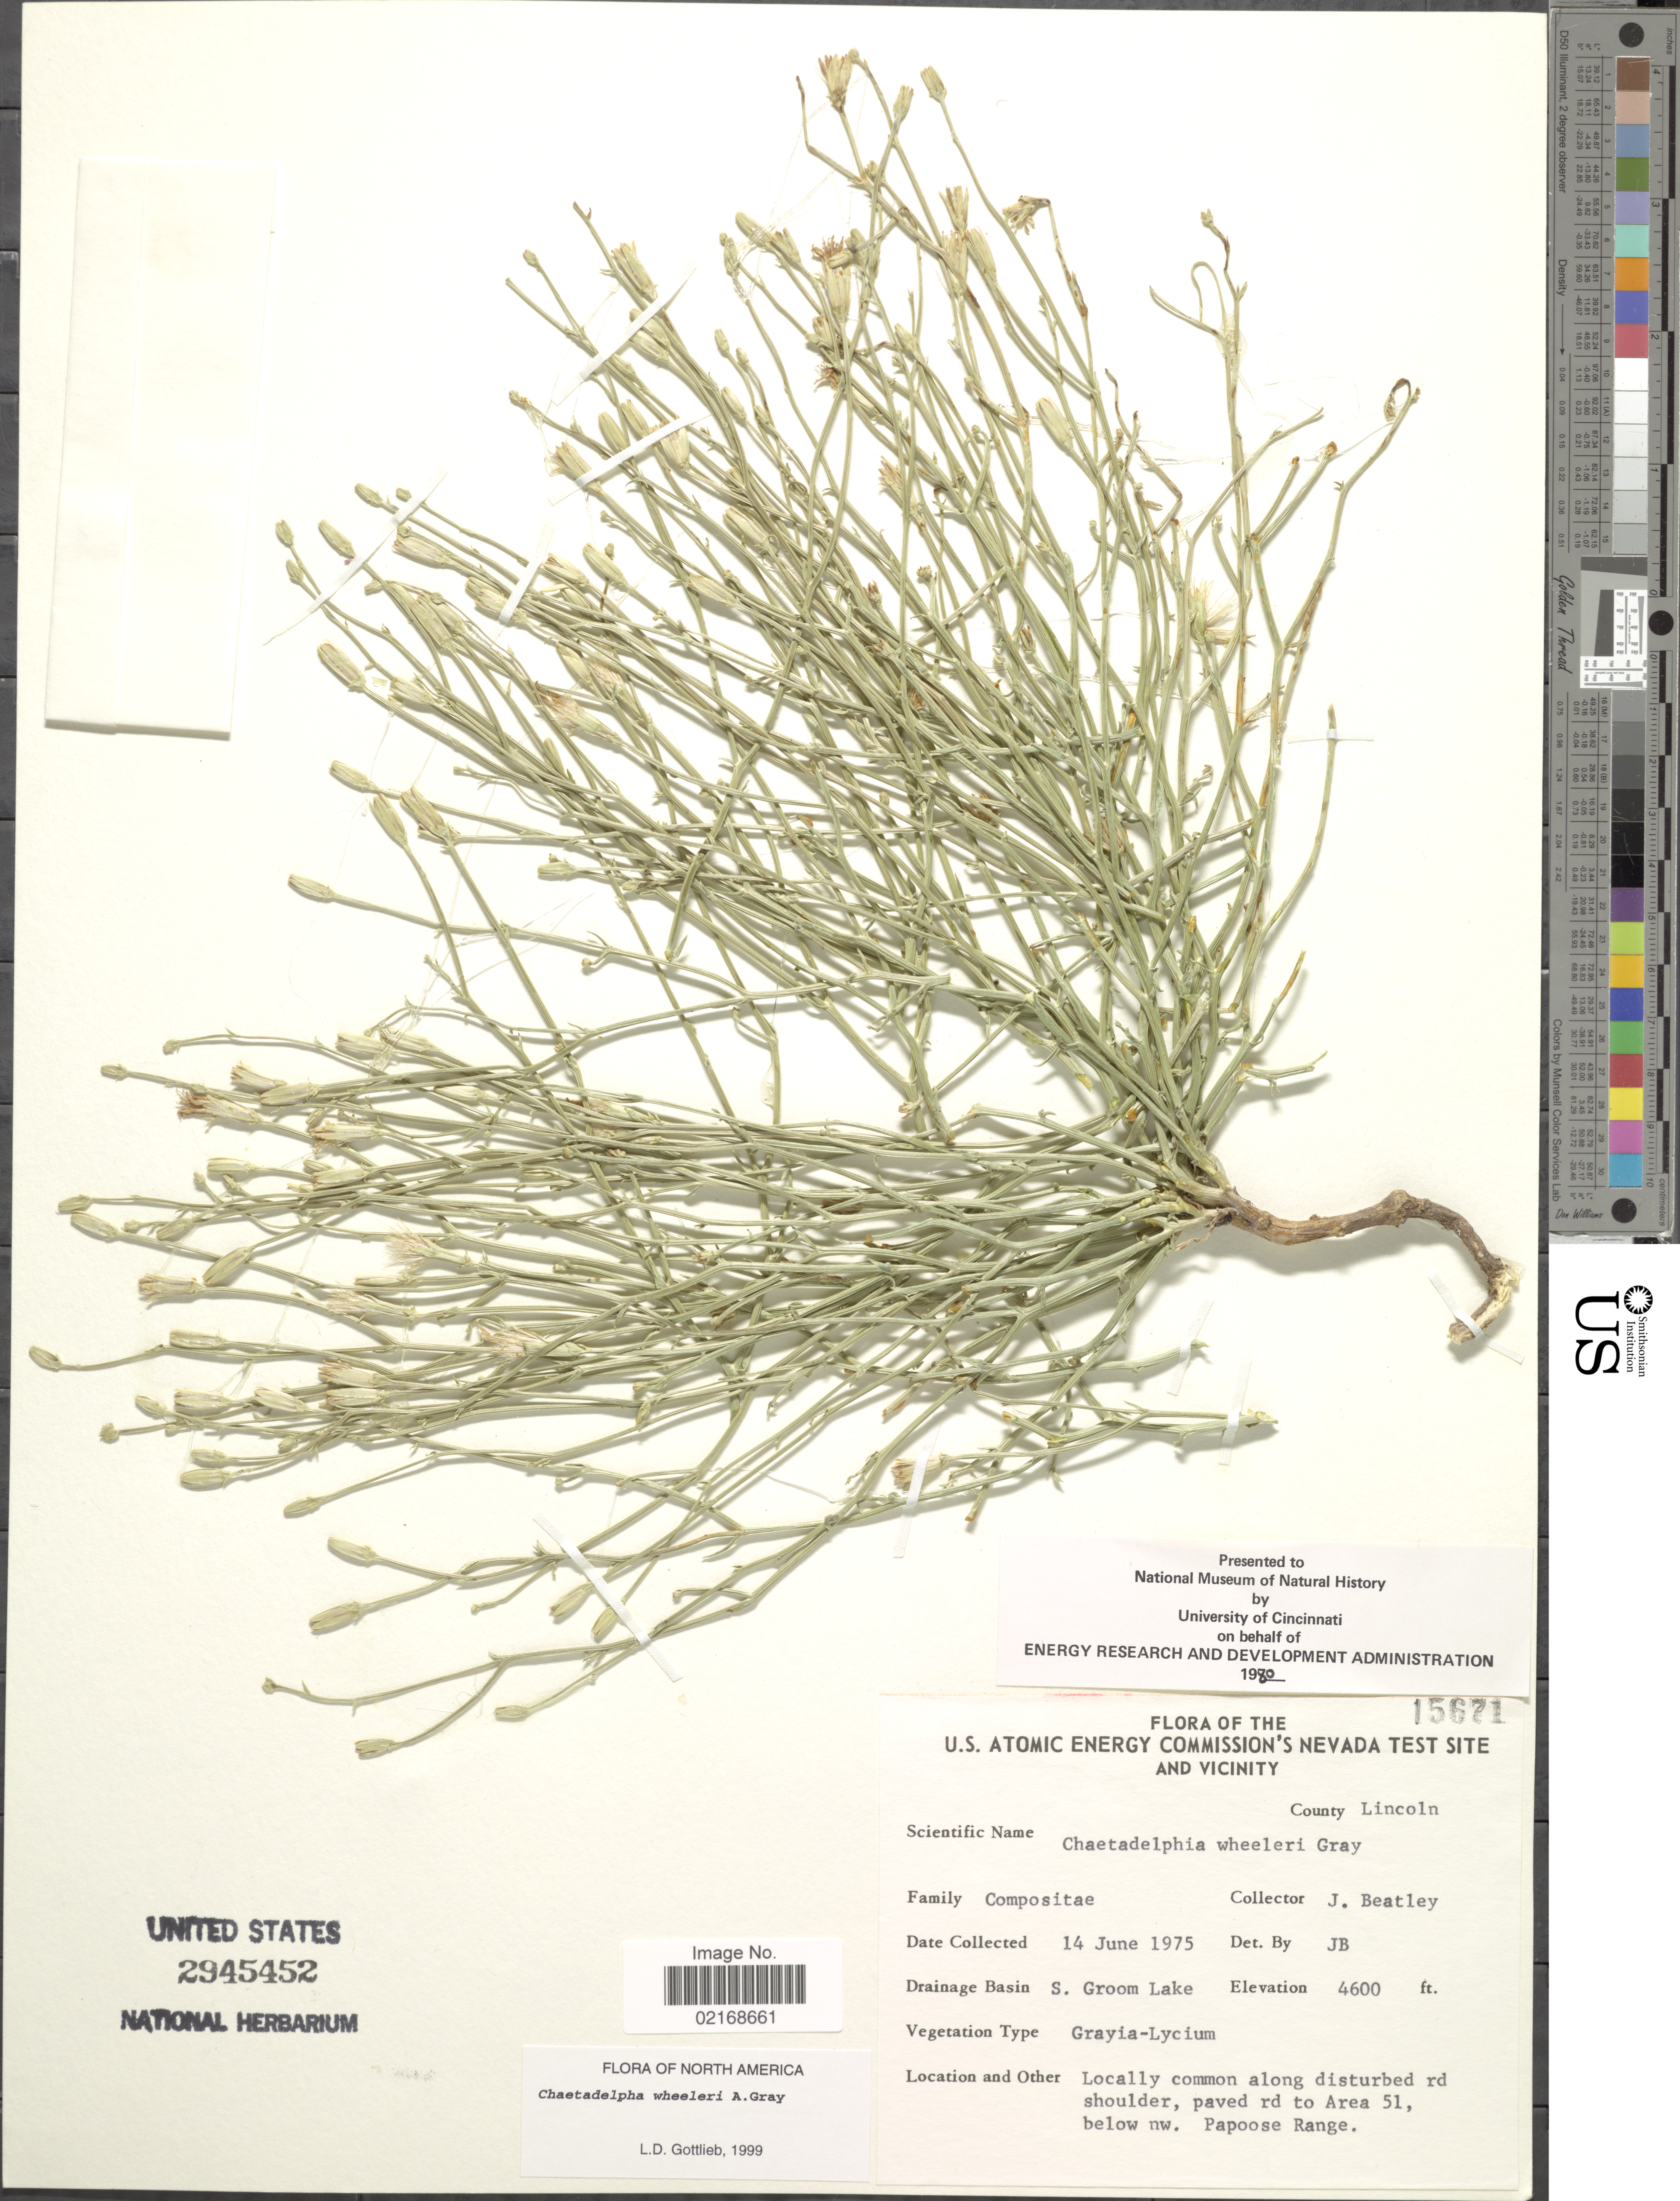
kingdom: Plantae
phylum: Tracheophyta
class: Magnoliopsida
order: Asterales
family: Asteraceae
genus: Chaetadelpha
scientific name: Chaetadelpha wheeleri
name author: A. Gray ex S. Watson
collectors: J. C. Beatley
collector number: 15671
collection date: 1975-06-14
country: United States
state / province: Nevada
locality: U.S. Atomic Energy Commission's Nevada Test Site and Vicinity, Drainage Basin: S. Groom Lake, paved rd to Area 51, below nw. Papoose Range, County: Lincoln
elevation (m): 1402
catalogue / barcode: US 2945452